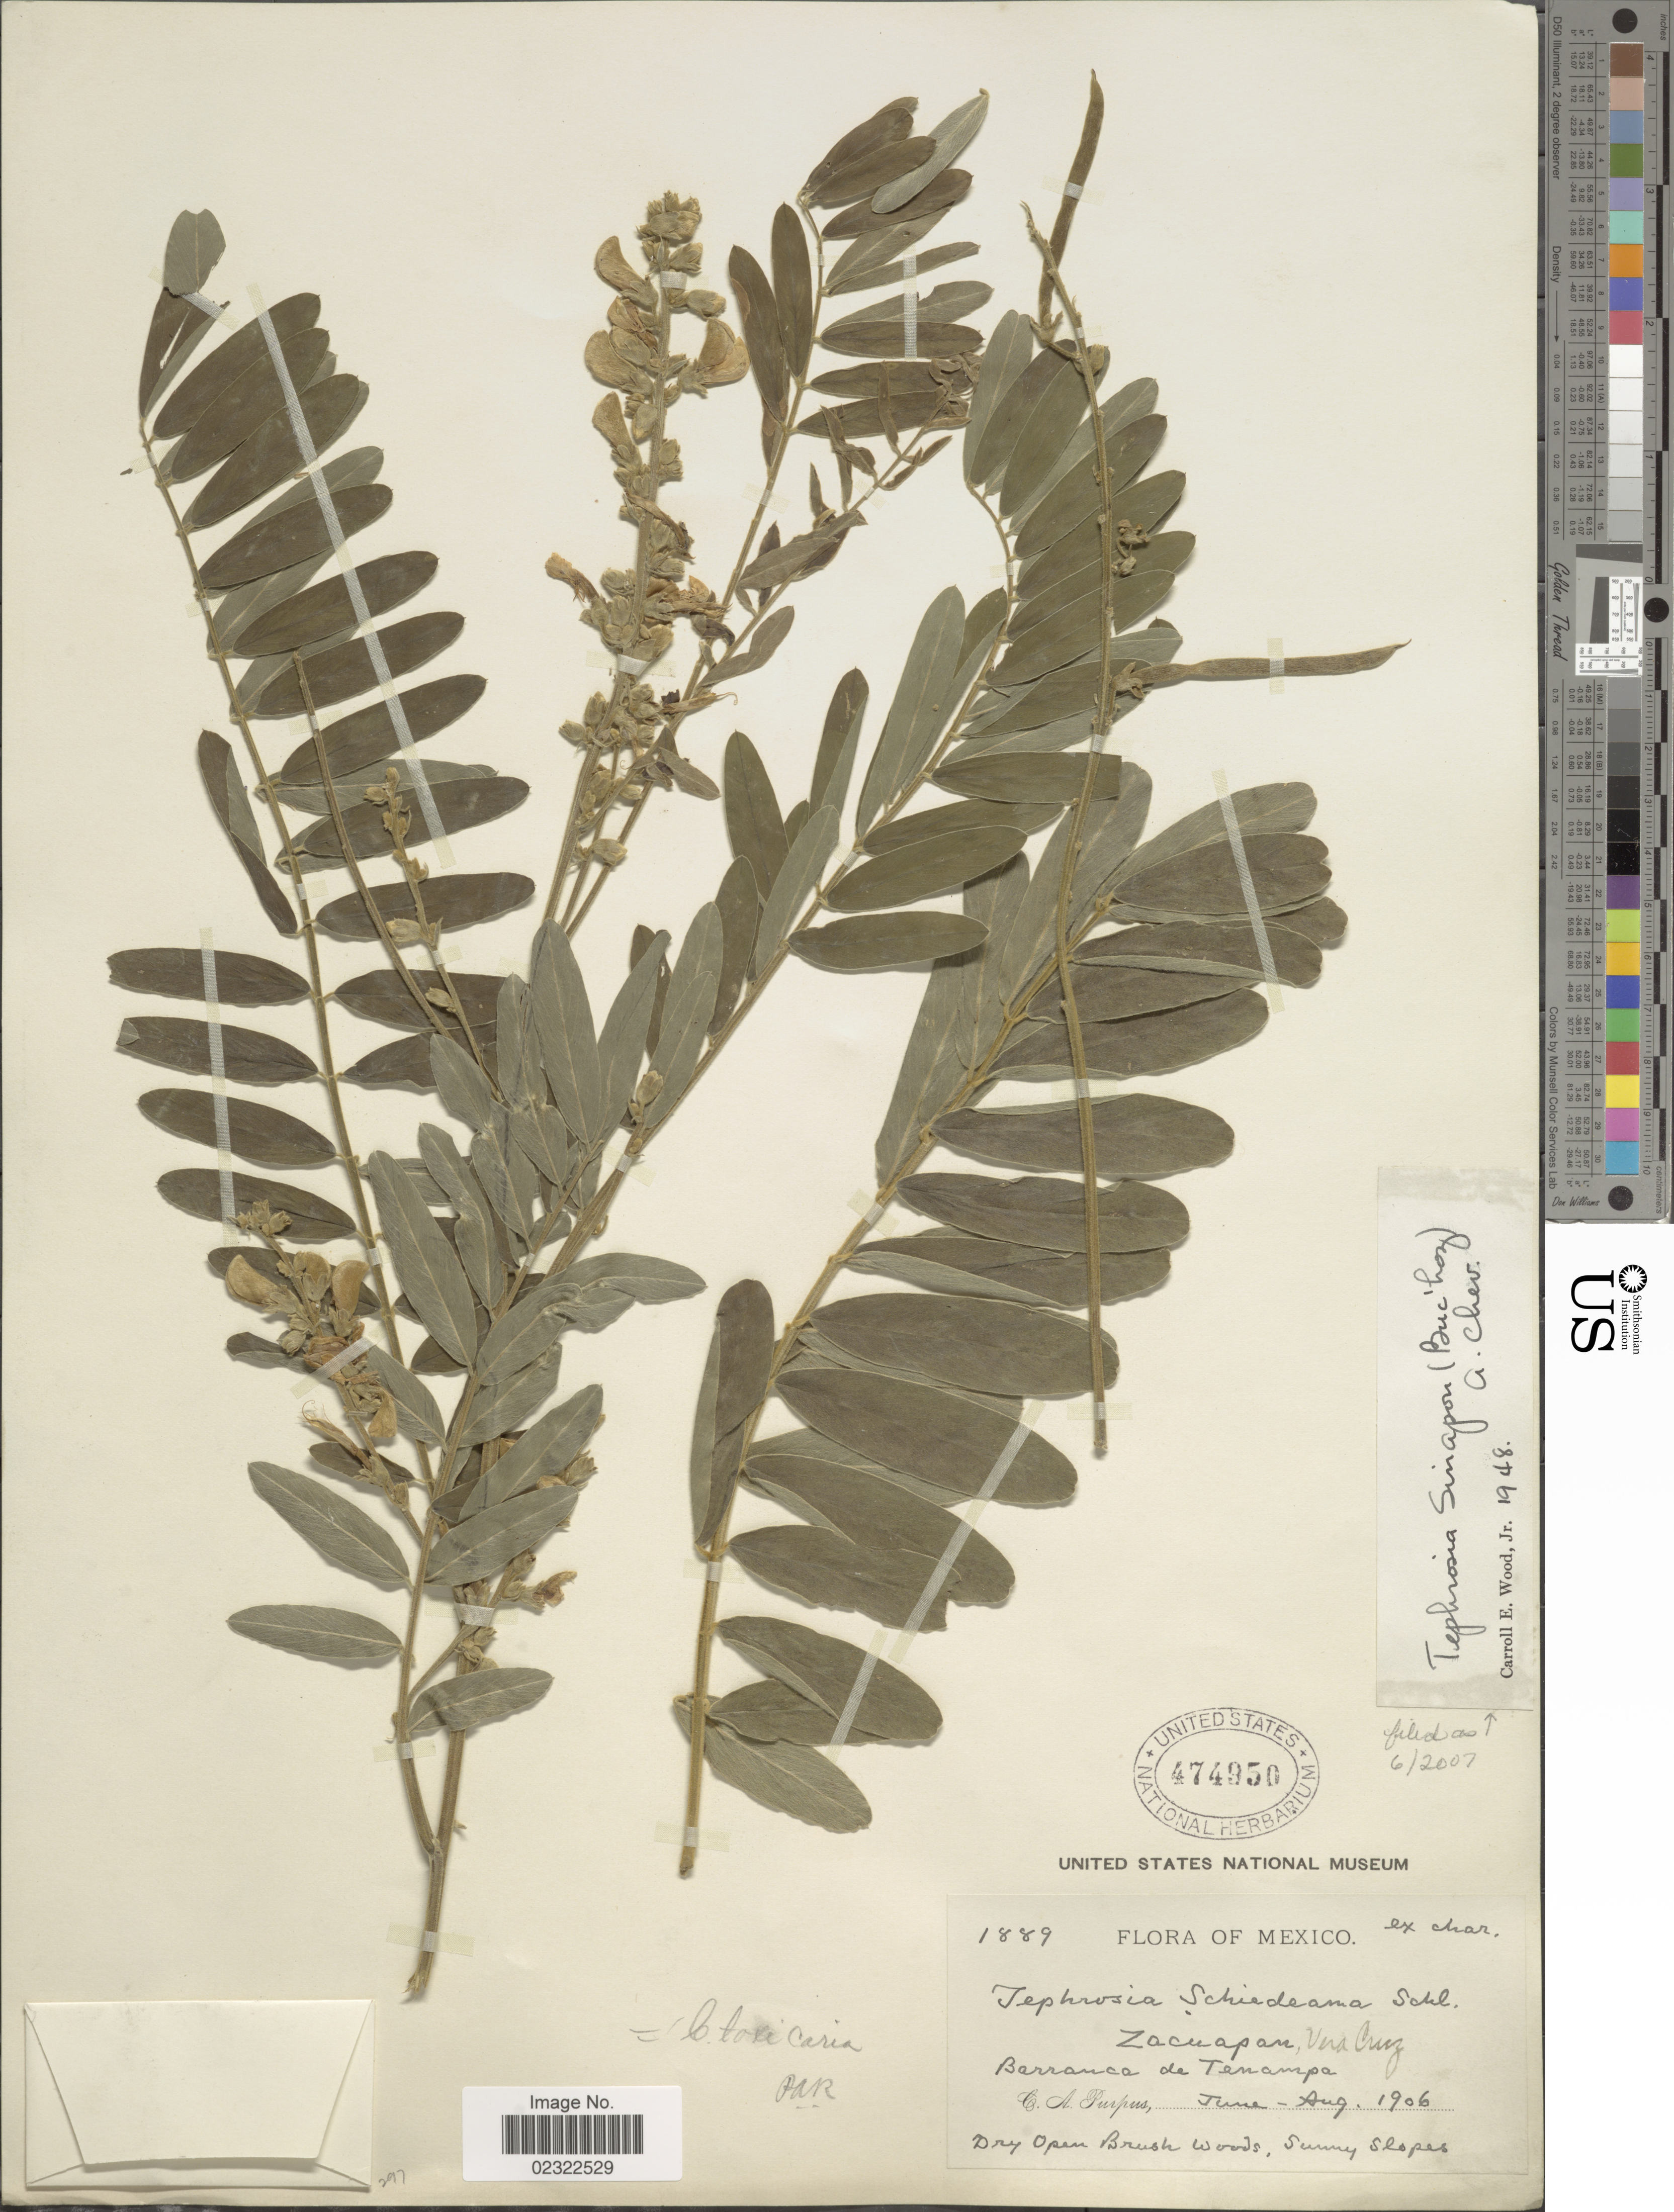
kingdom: Plantae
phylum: Tracheophyta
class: Magnoliopsida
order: Fabales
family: Fabaceae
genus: Tephrosia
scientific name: Tephrosia sinapou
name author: (Buc'hoz) A. Chev.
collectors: C. A. Purpus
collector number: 1889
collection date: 1906-06/1906-08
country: Mexico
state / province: Veracruz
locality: Zacuapan, Vera Cruz. barranca de Tenampa.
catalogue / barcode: US 474950